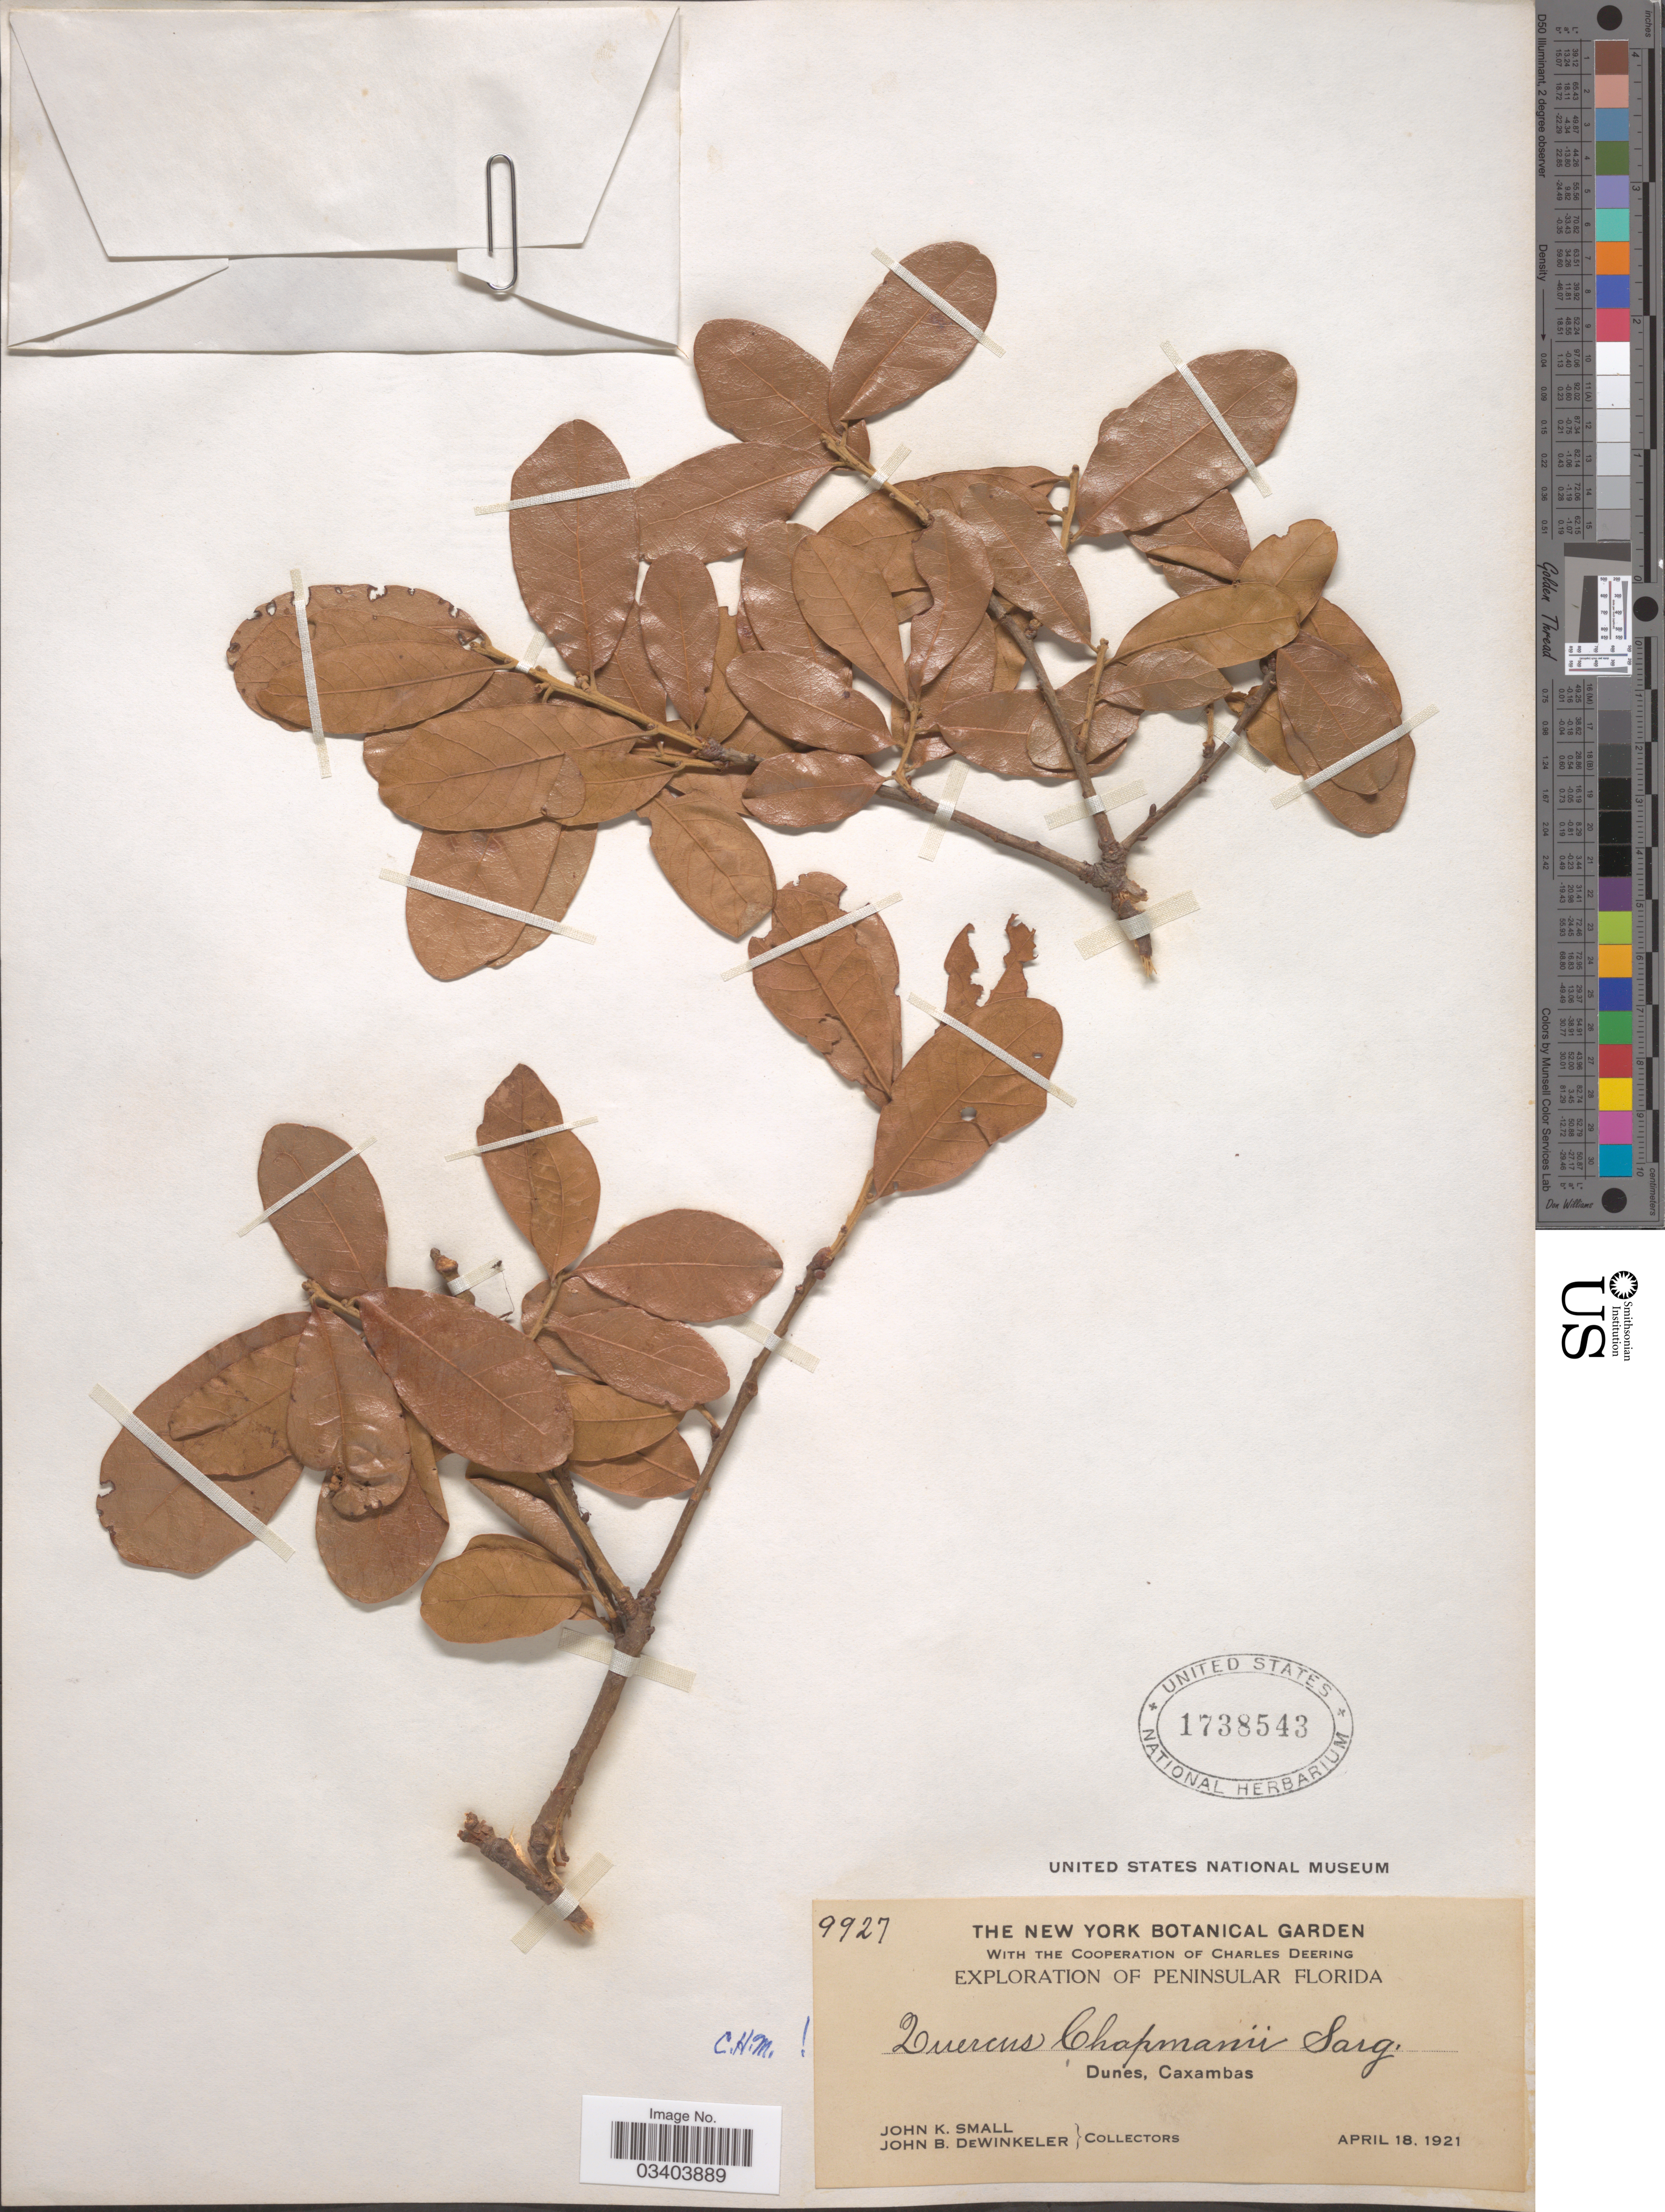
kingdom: Plantae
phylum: Tracheophyta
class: Magnoliopsida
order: Fagales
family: Fagaceae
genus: Quercus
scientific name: Quercus chapmanii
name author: Sarg.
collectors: J. K. Small & J. B. Dewinkeler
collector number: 9927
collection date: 1921-04-18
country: United States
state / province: Florida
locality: Peninsular Florida. Dunes, Caxambas.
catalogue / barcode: US 1738543